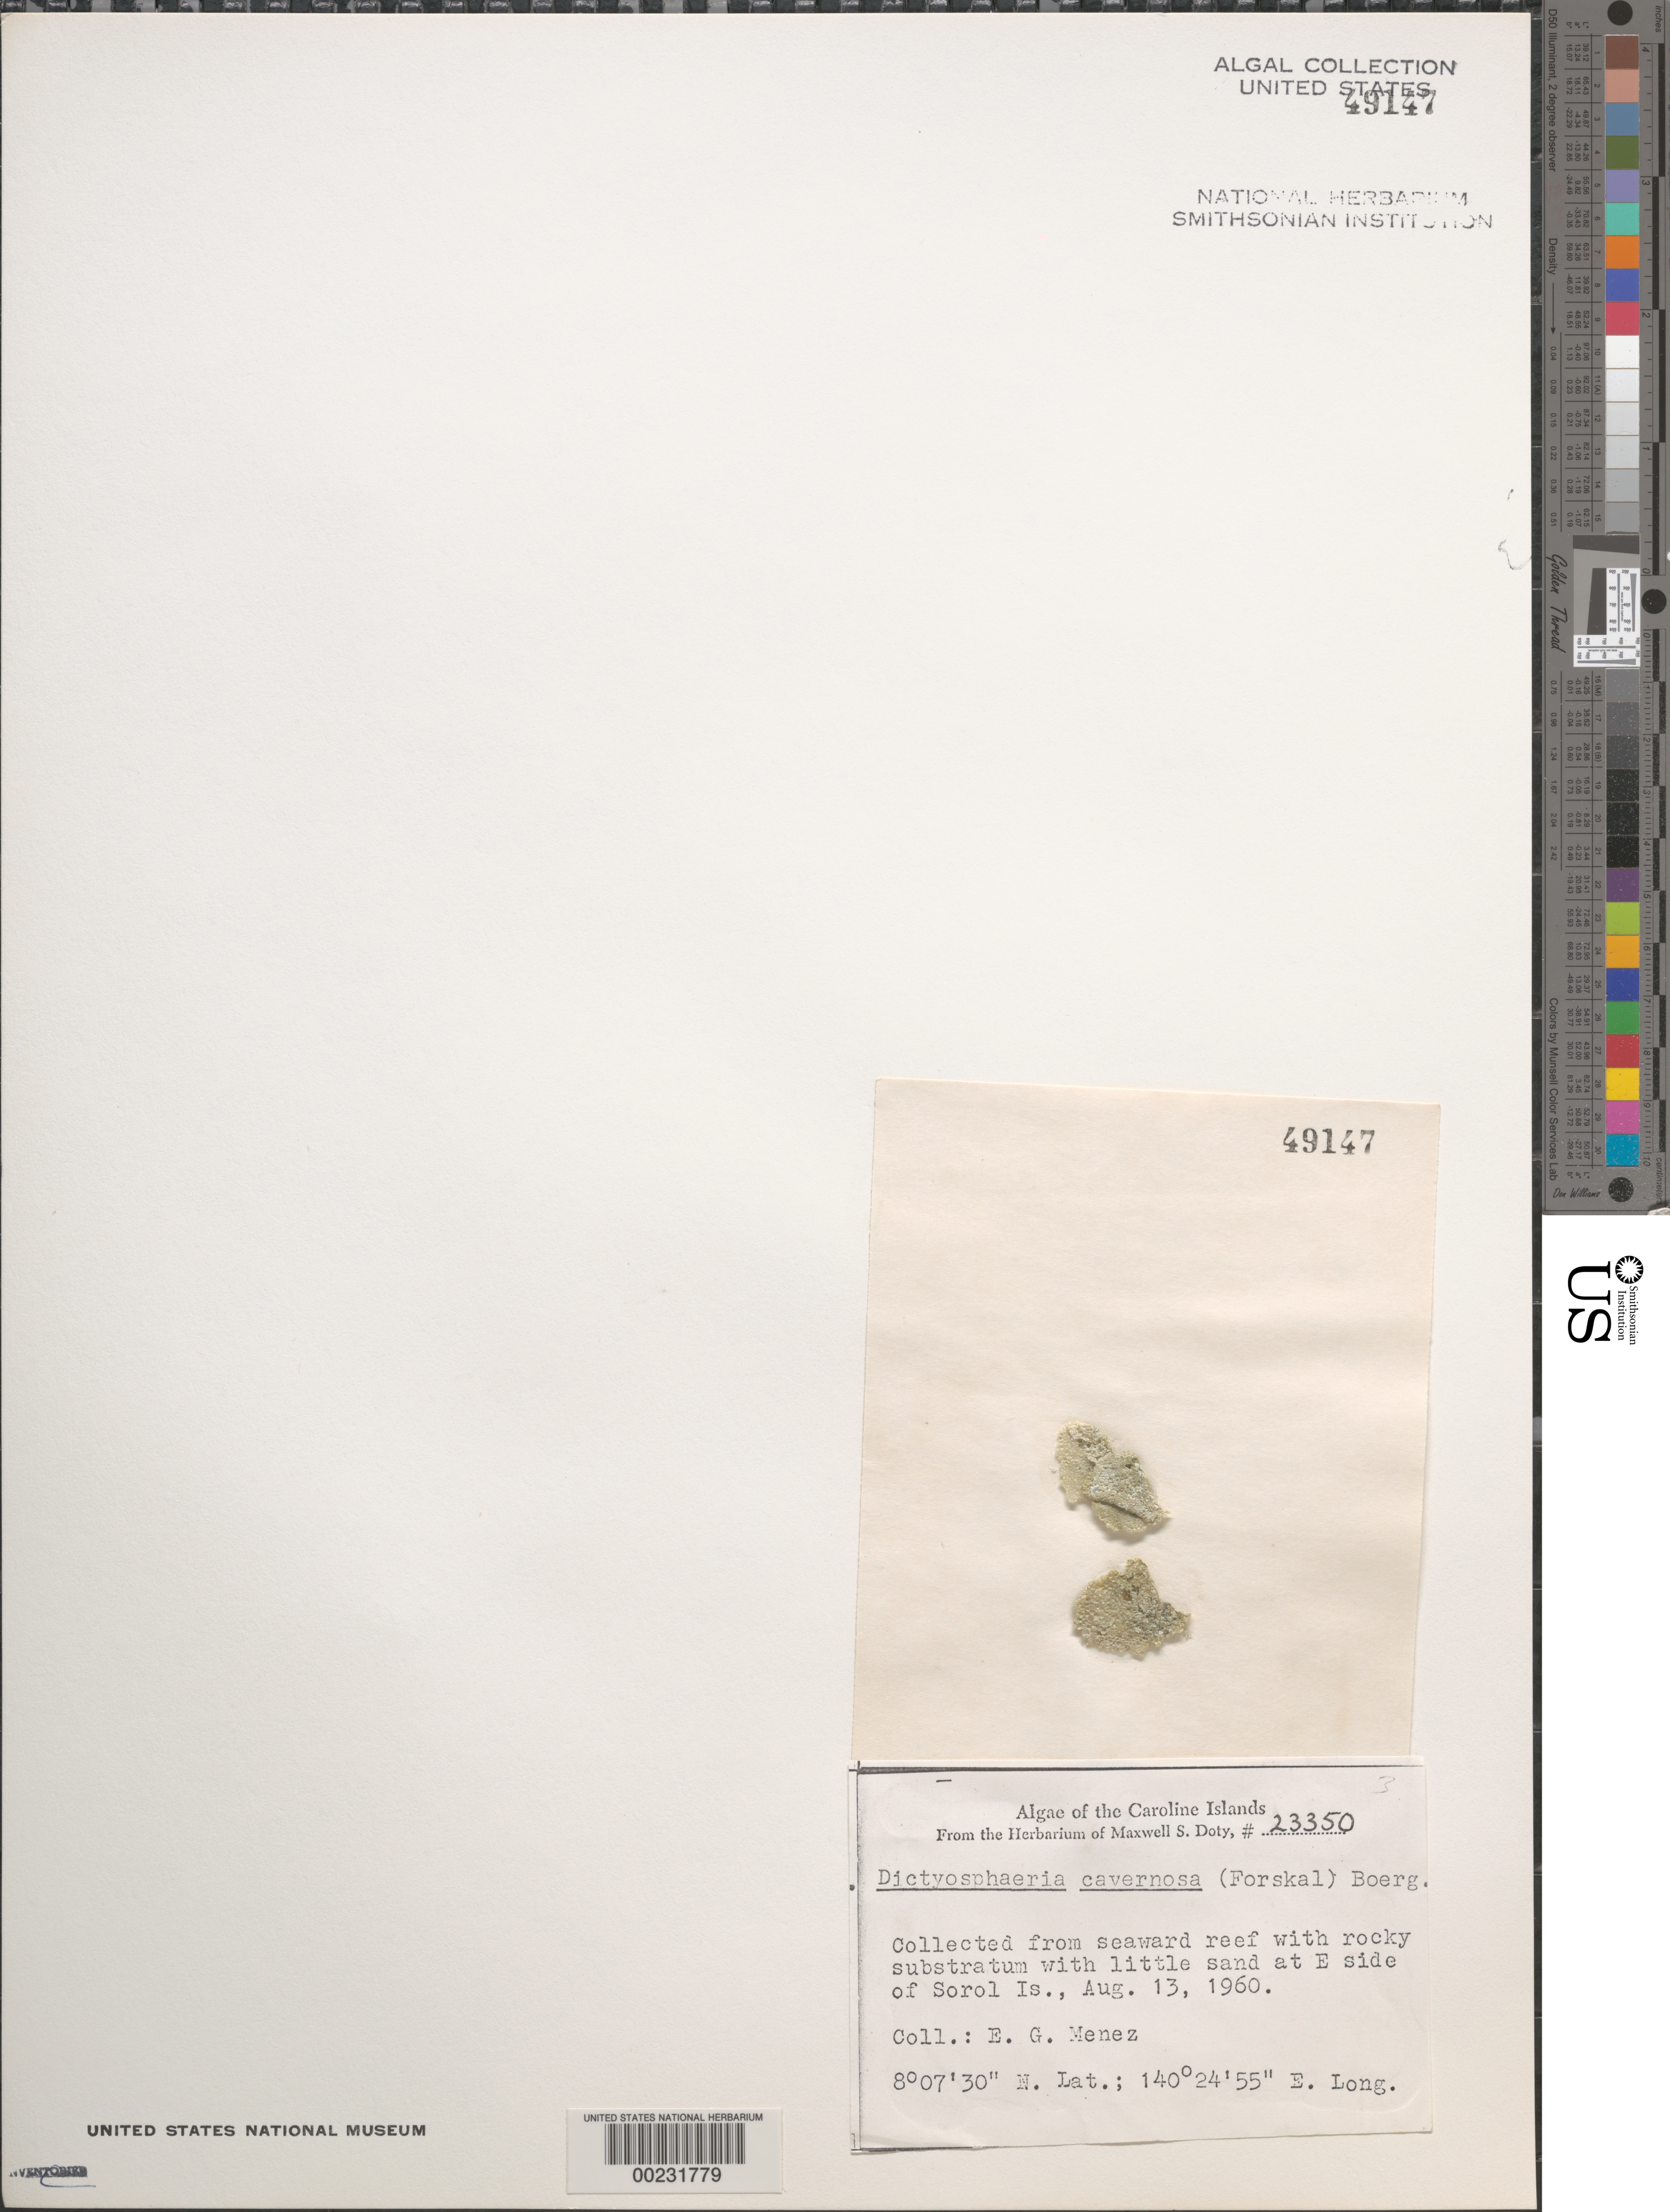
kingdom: Plantae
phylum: Chlorophyta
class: Ulvophyceae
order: Siphonocladales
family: Siphonocladaceae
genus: Dictyosphaeria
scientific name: Dictyosphaeria cavernosa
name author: (Forssk.) Børgesen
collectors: Meñez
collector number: MSD 23350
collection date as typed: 13 Aug 1960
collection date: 1960-08-13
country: Micronesia, Federated States of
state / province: Yap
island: Sorol Atoll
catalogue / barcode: US 49147